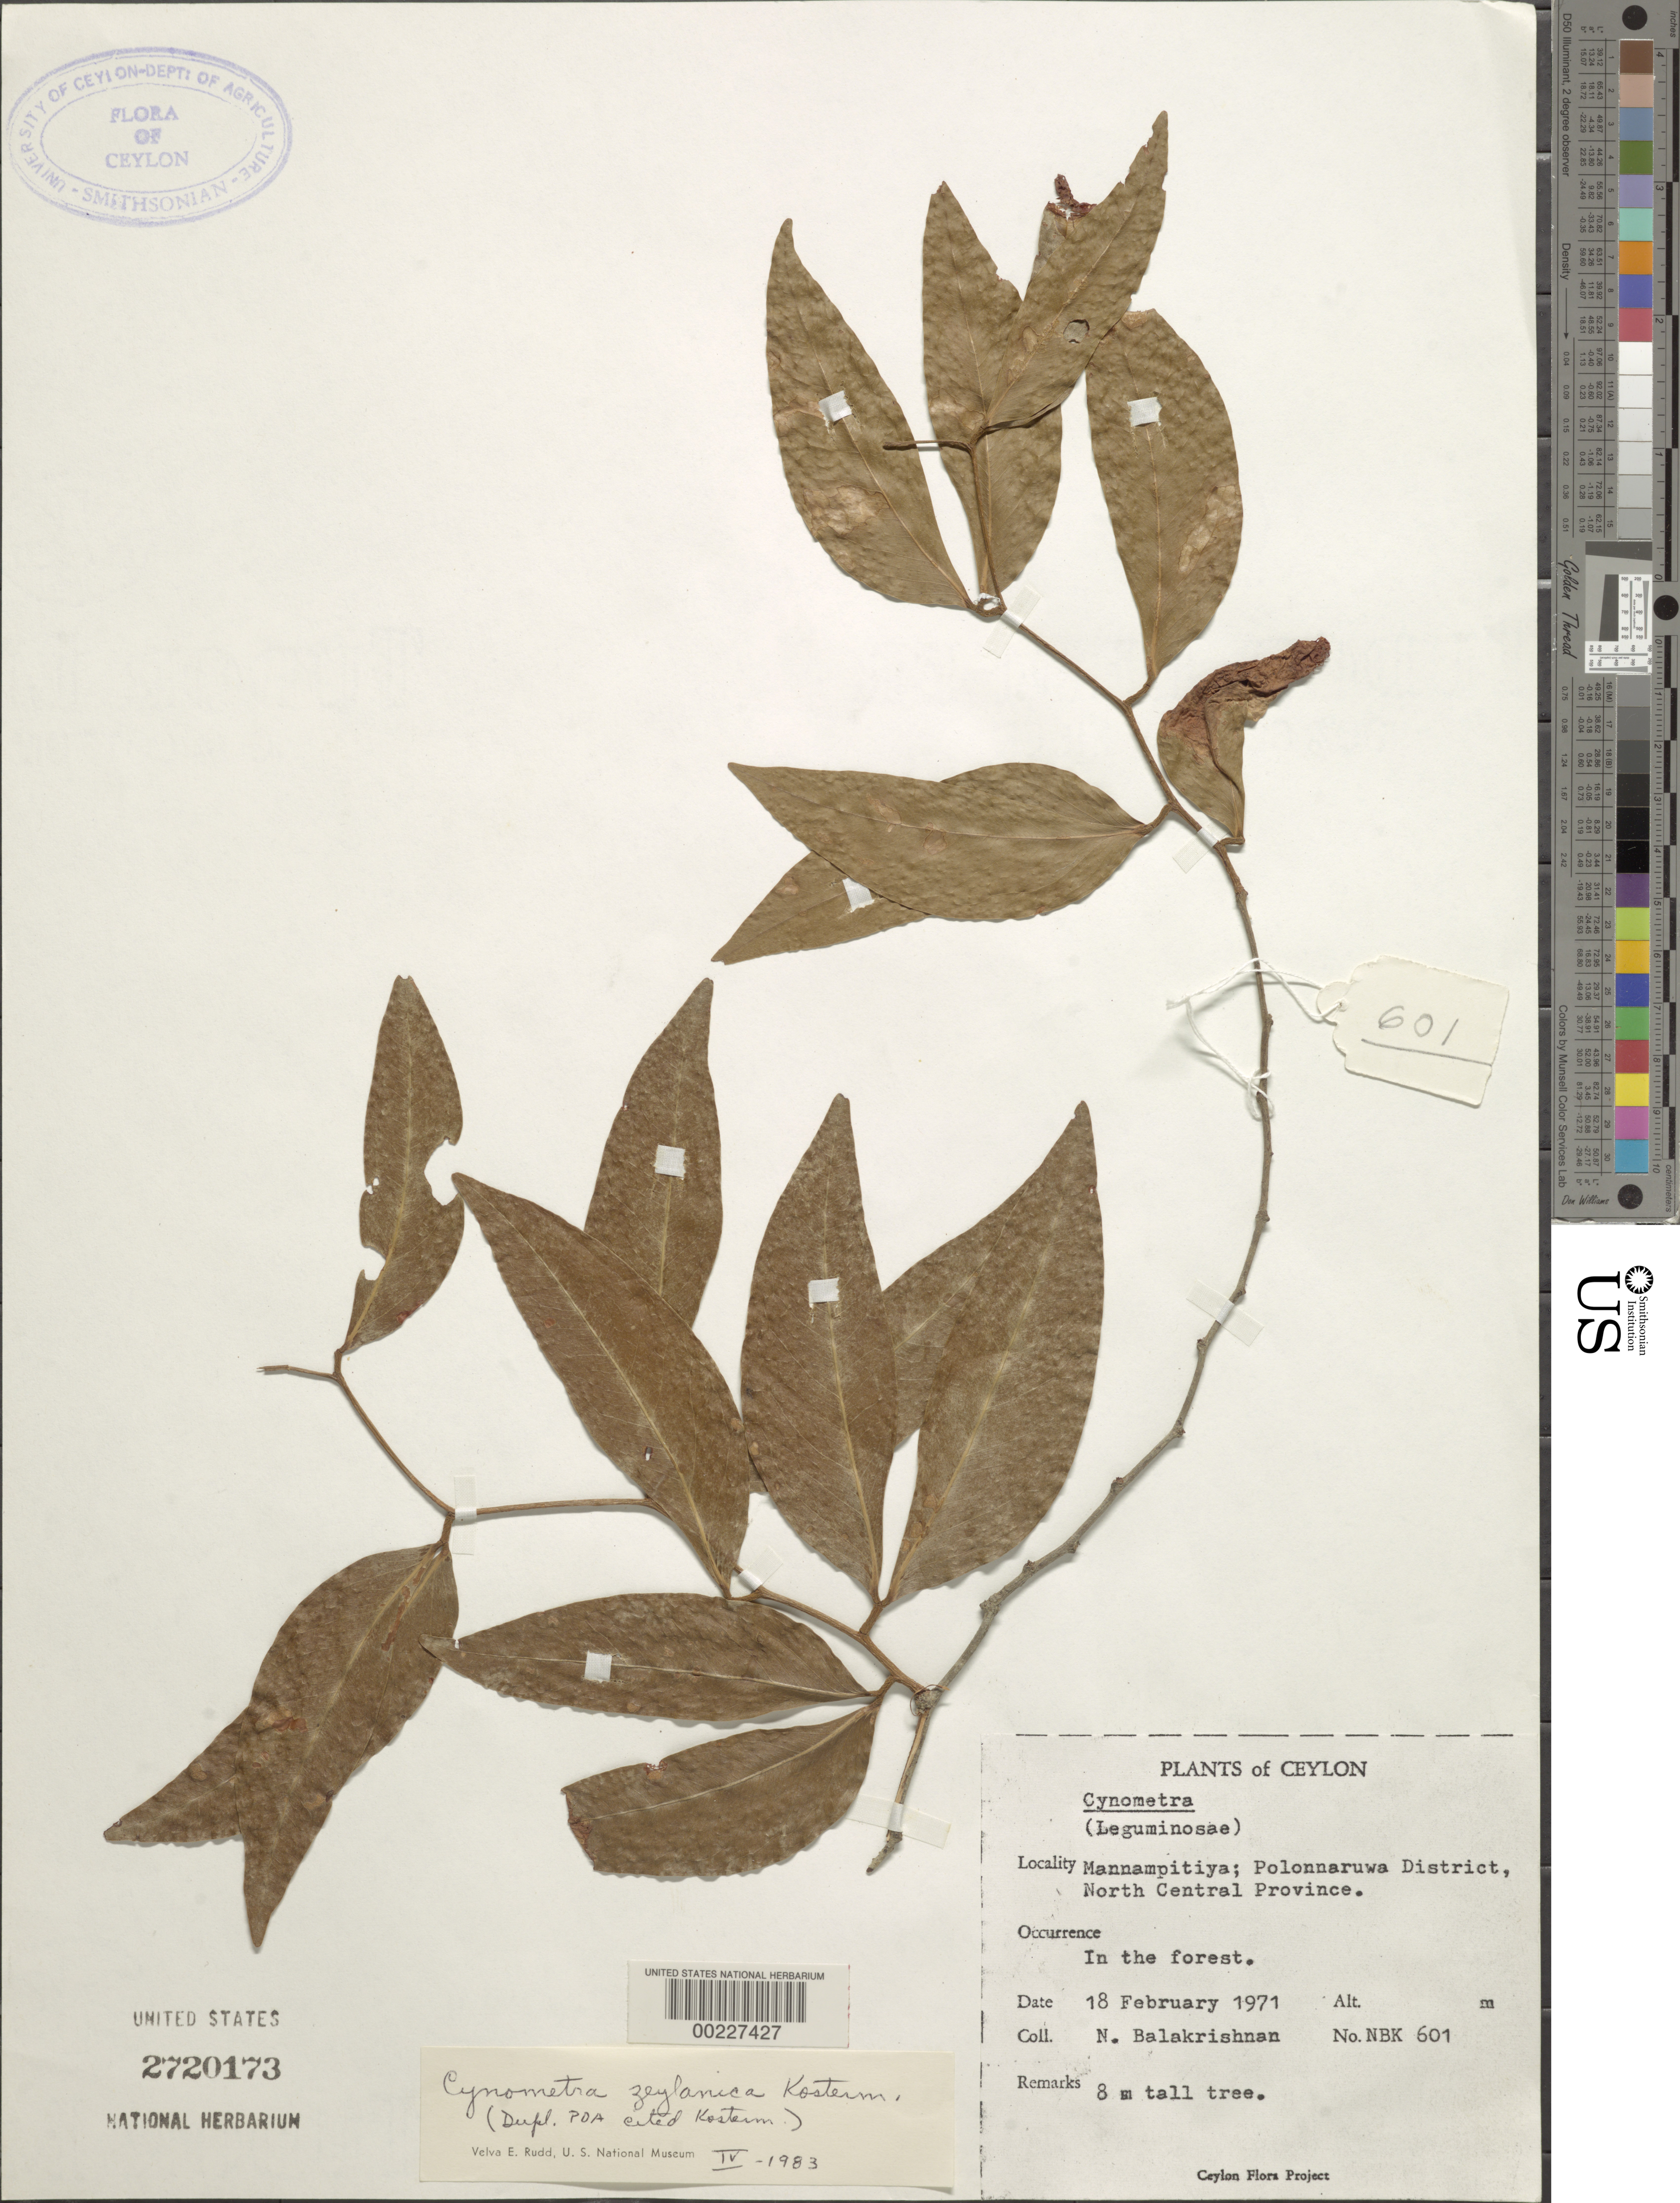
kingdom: Plantae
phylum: Tracheophyta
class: Magnoliopsida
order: Fabales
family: Fabaceae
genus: Cynometra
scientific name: Cynometra zeylanica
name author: Kosterm.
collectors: N. Balakrishnan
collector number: Nbk 601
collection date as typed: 18 Feb 1971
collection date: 1971-02-18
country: Sri Lanka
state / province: North Central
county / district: Polonnaruwa Dist.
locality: Mannampitiya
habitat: Forest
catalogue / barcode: US 2720173